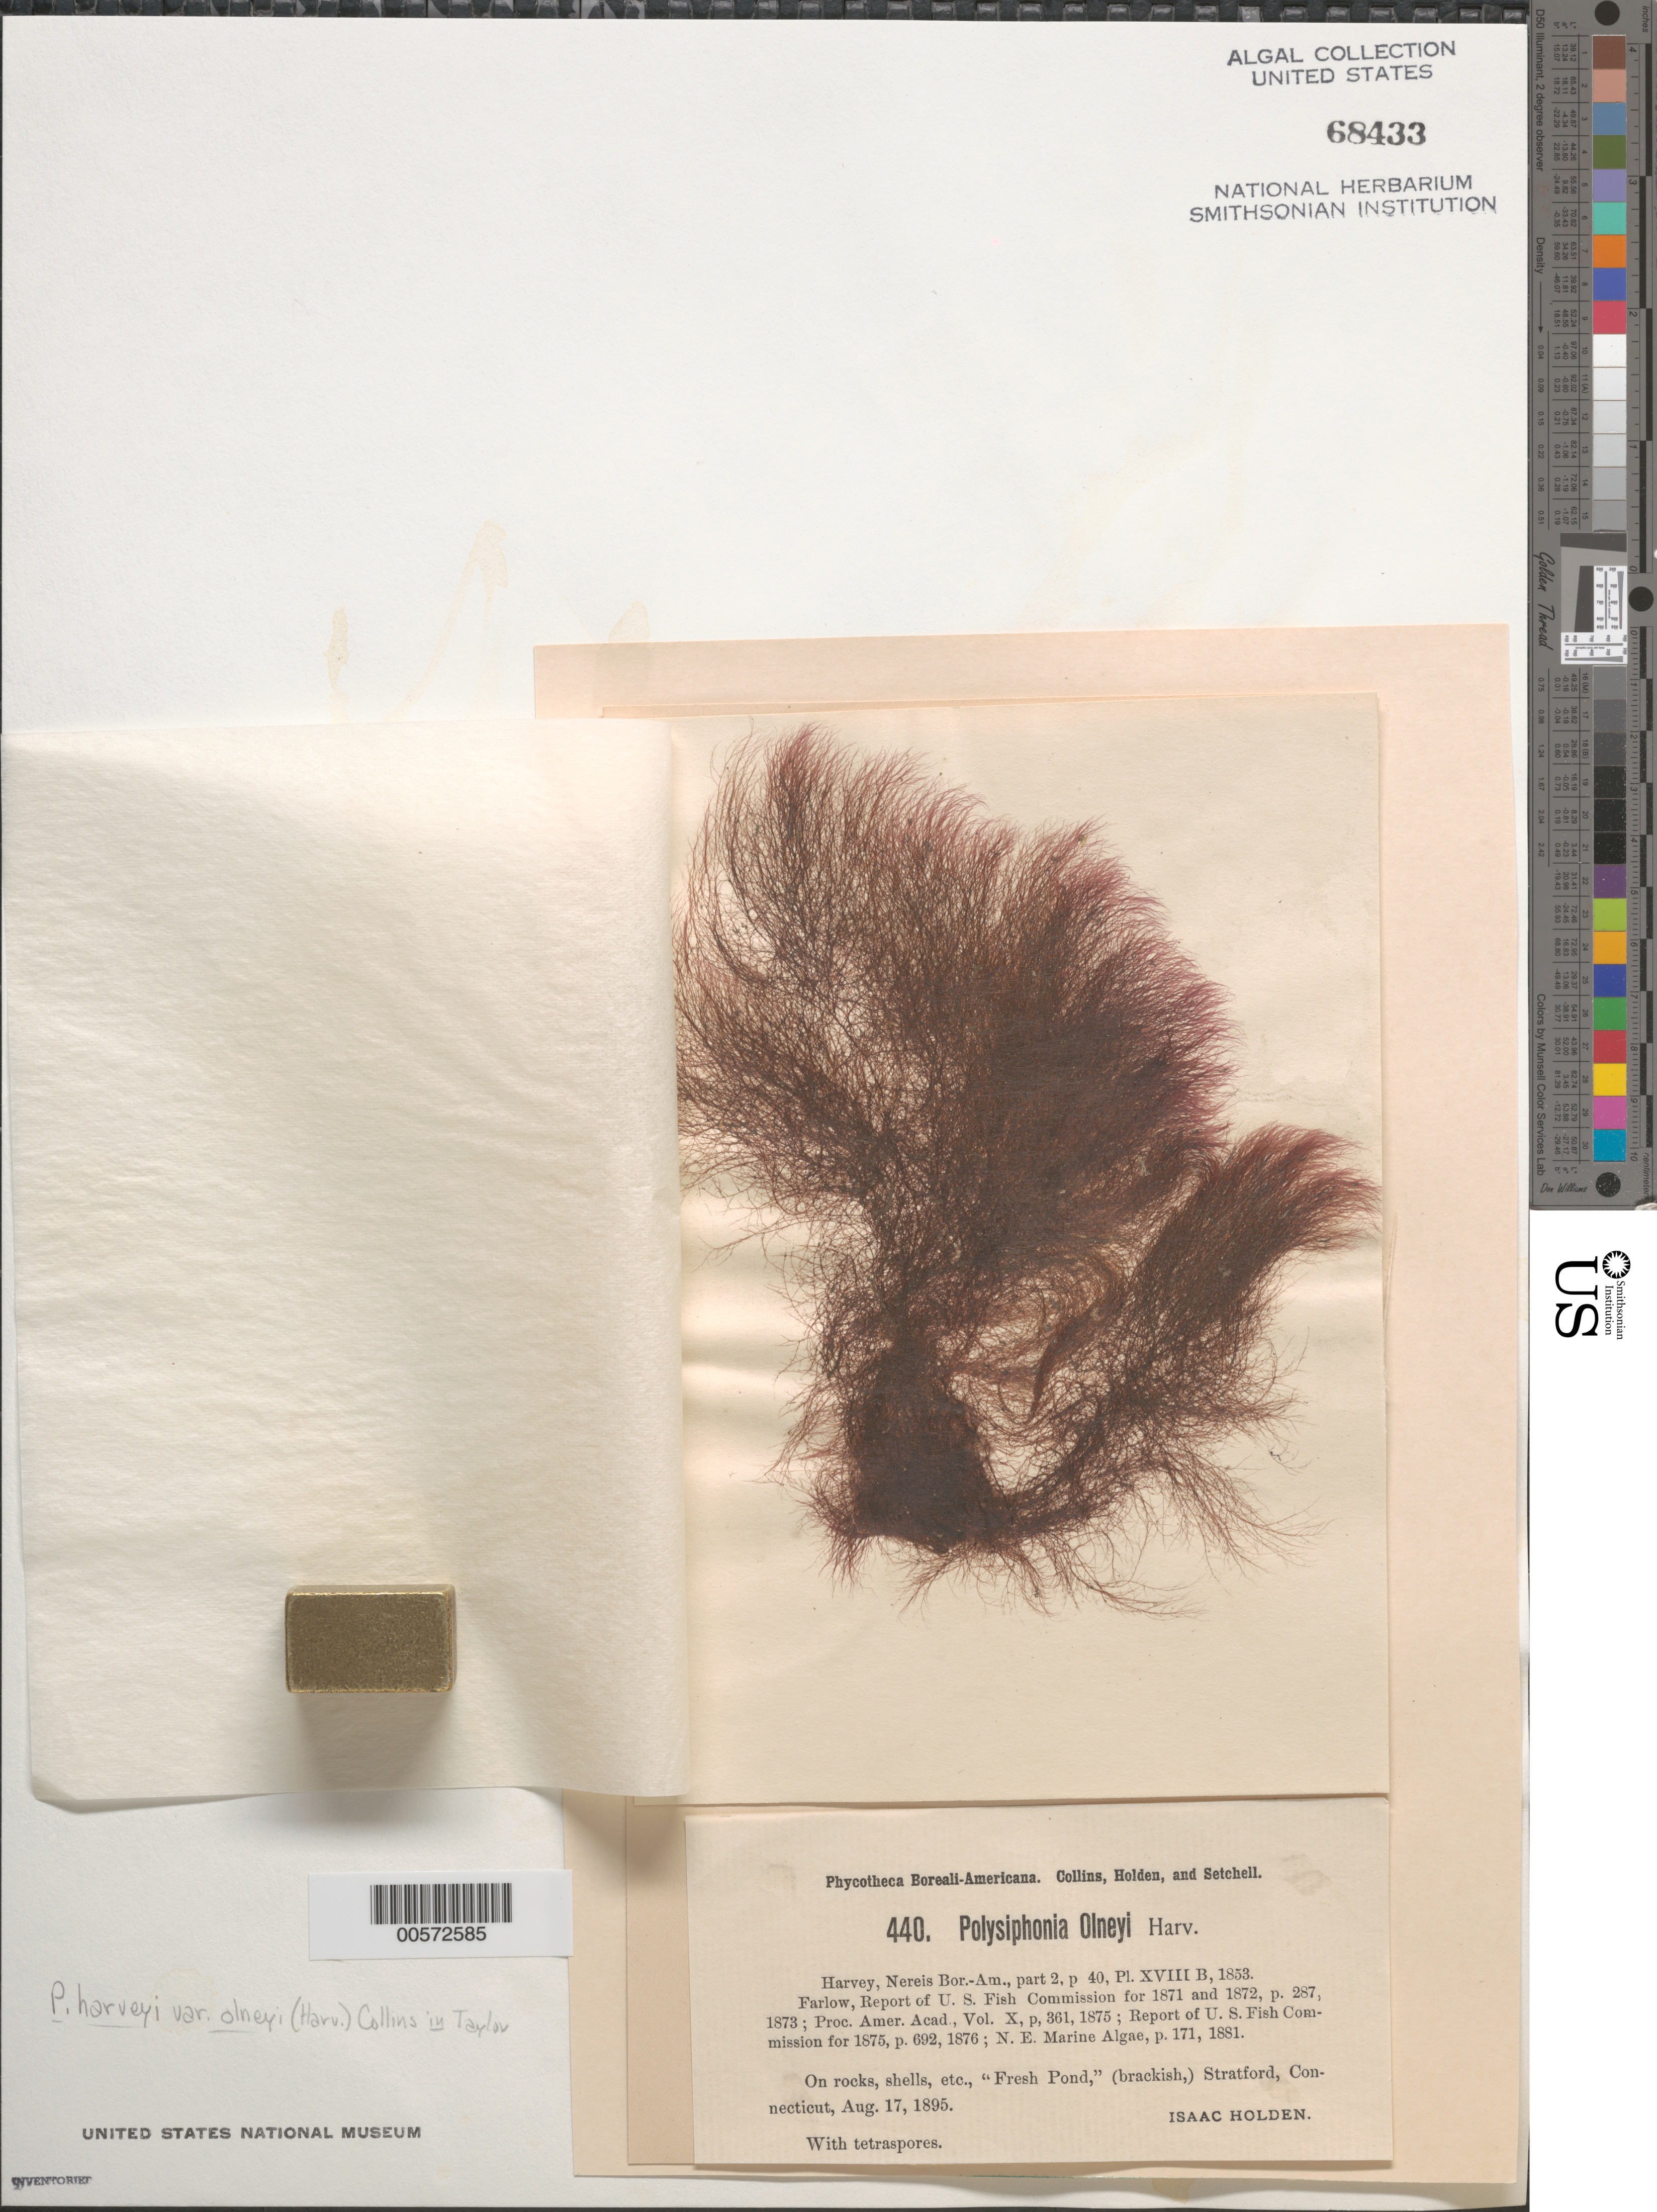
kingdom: Plantae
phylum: Rhodophyta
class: Florideophyceae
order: Ceramiales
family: Rhodomelaceae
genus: Melanothamnus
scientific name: Melanothamnus harveyi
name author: (Bailey) Diaz-Tapia & C.A. Maggs in Diaz-Tapia et al.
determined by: Algae name updating Project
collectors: I. Holden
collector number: PB-A 440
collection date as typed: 17 Aug 1895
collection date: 1895-08-17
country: United States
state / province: Connecticut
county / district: Fairfield County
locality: Stratford, Fresh Pond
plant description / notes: Collins, Holden & Setchell, Phycotheca Boreali-Americana, as Polysiphonia olneyi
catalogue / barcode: US 68433